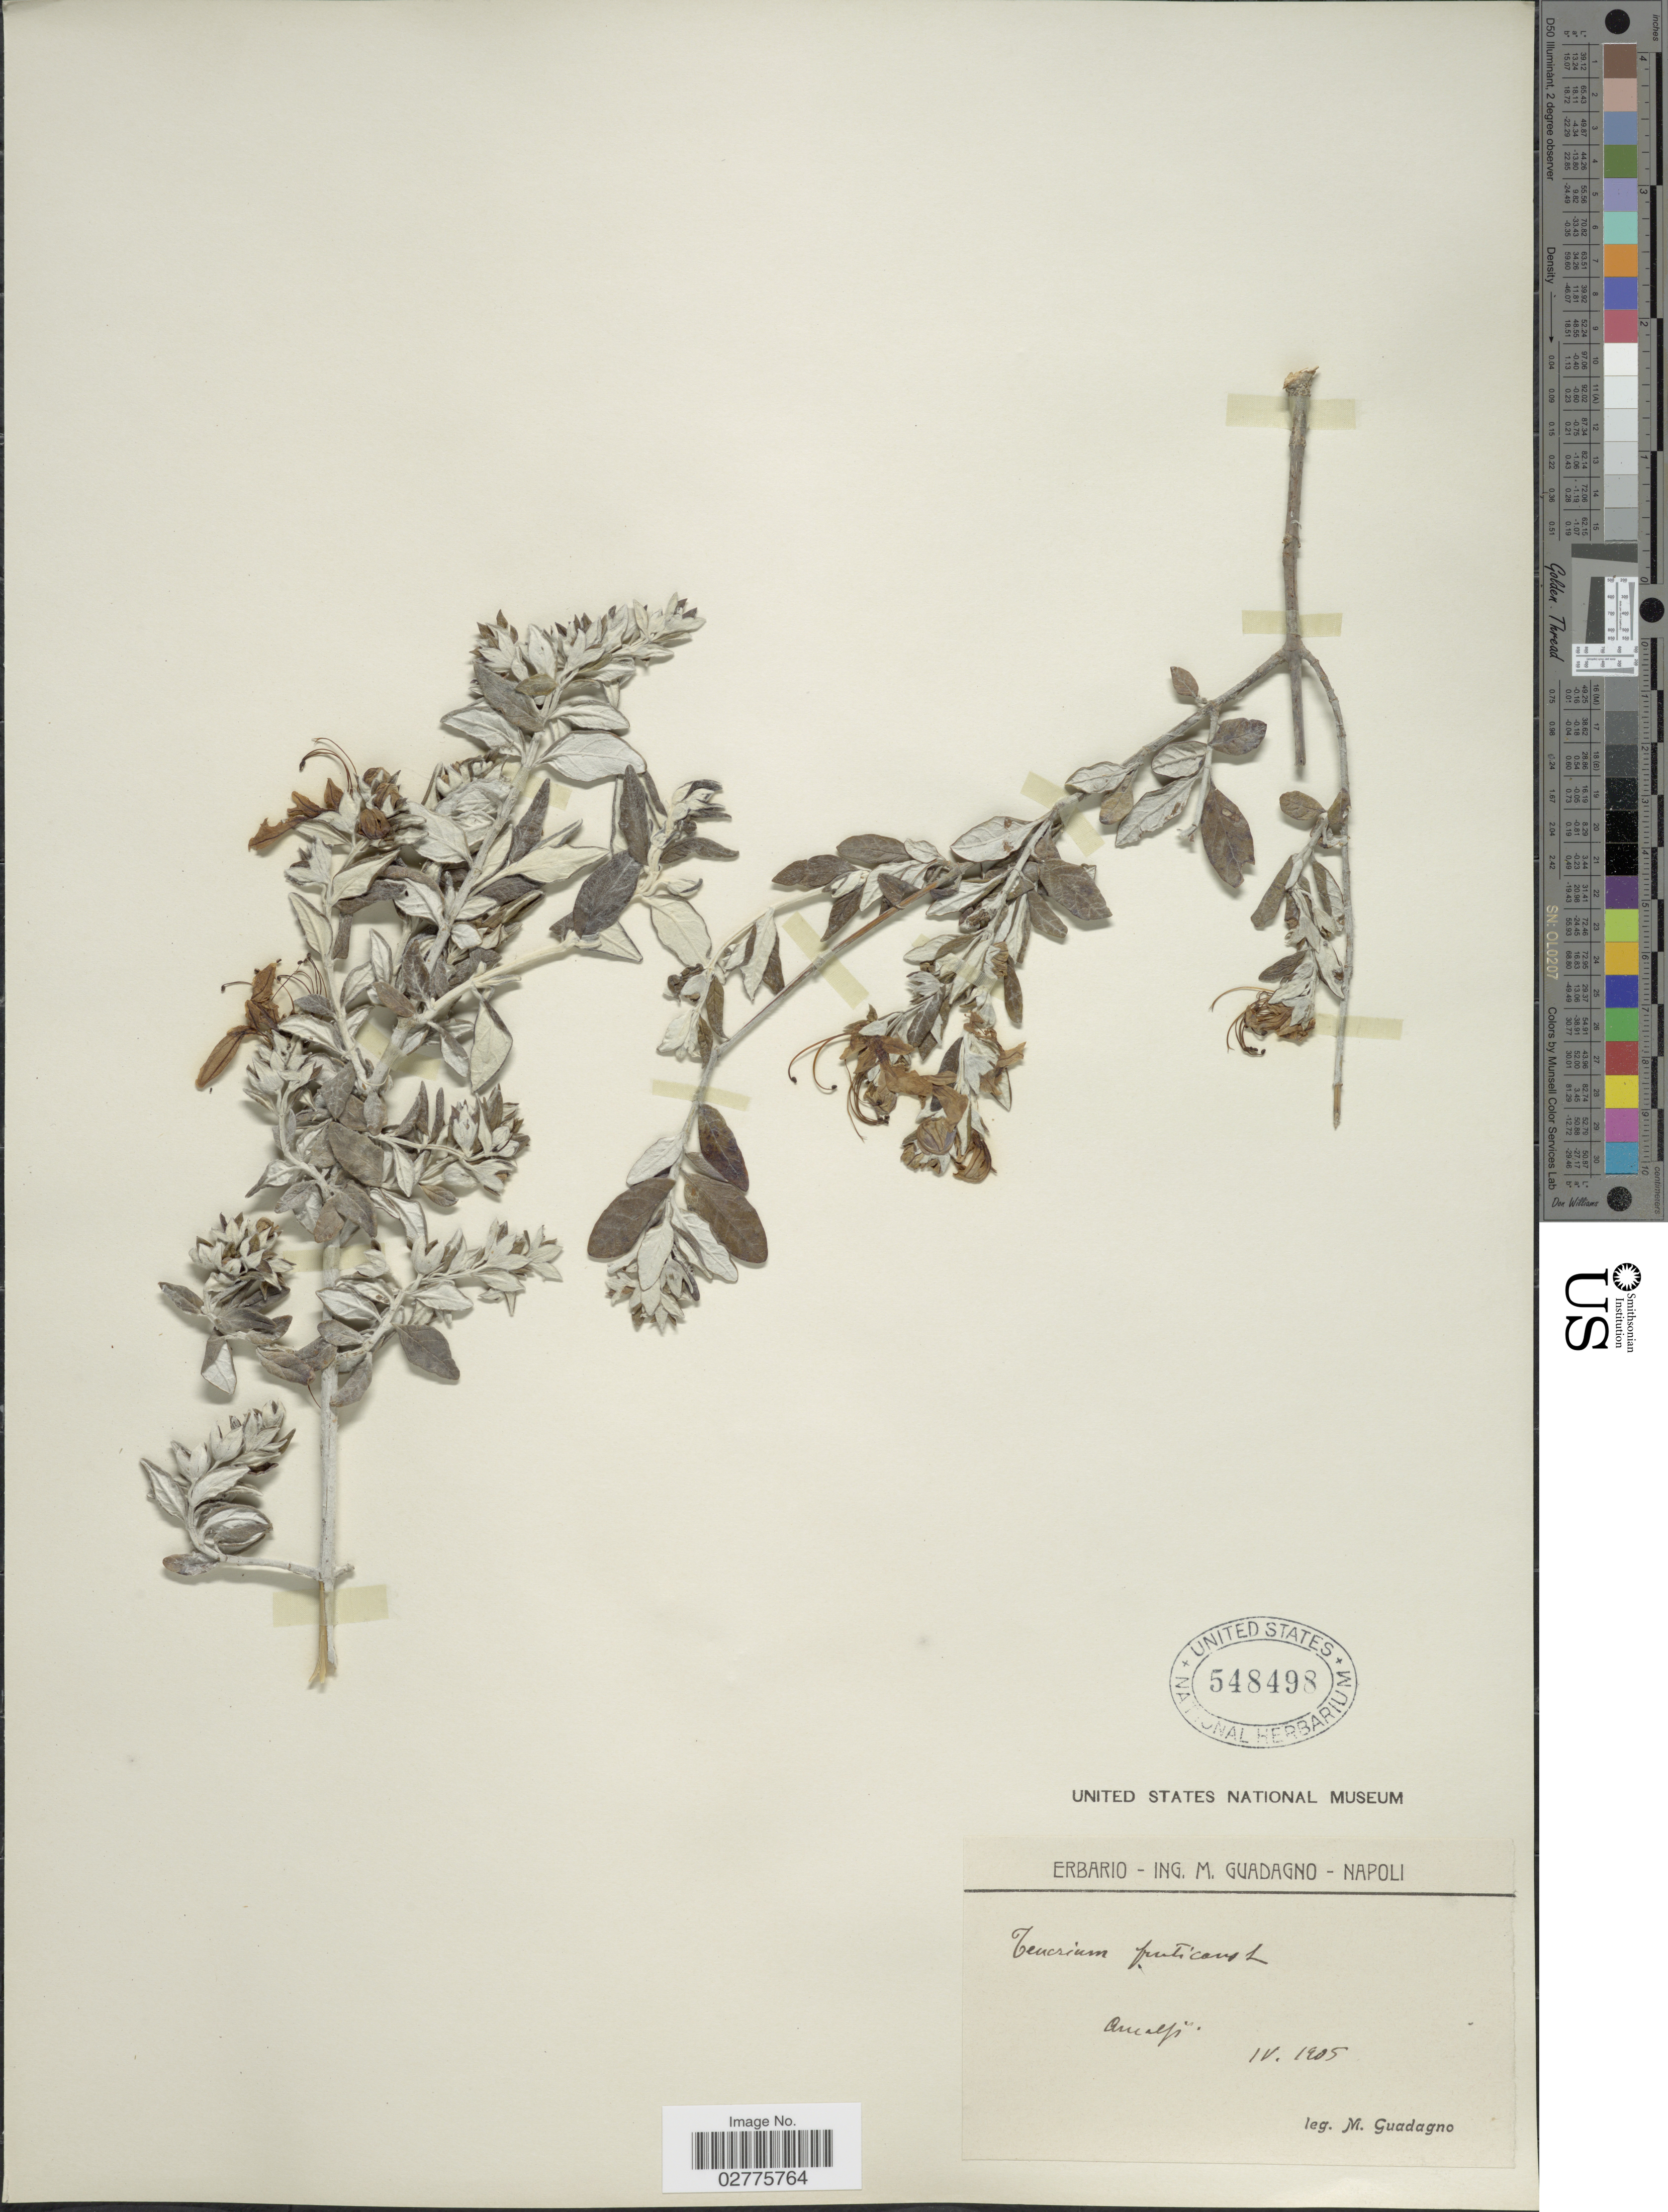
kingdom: Plantae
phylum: Tracheophyta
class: Magnoliopsida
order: Lamiales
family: Lamiaceae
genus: Teucrium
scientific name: Teucrium fruticans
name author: L.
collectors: M. Guadagno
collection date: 1905-04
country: Italy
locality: Qualpi.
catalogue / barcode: US 548498